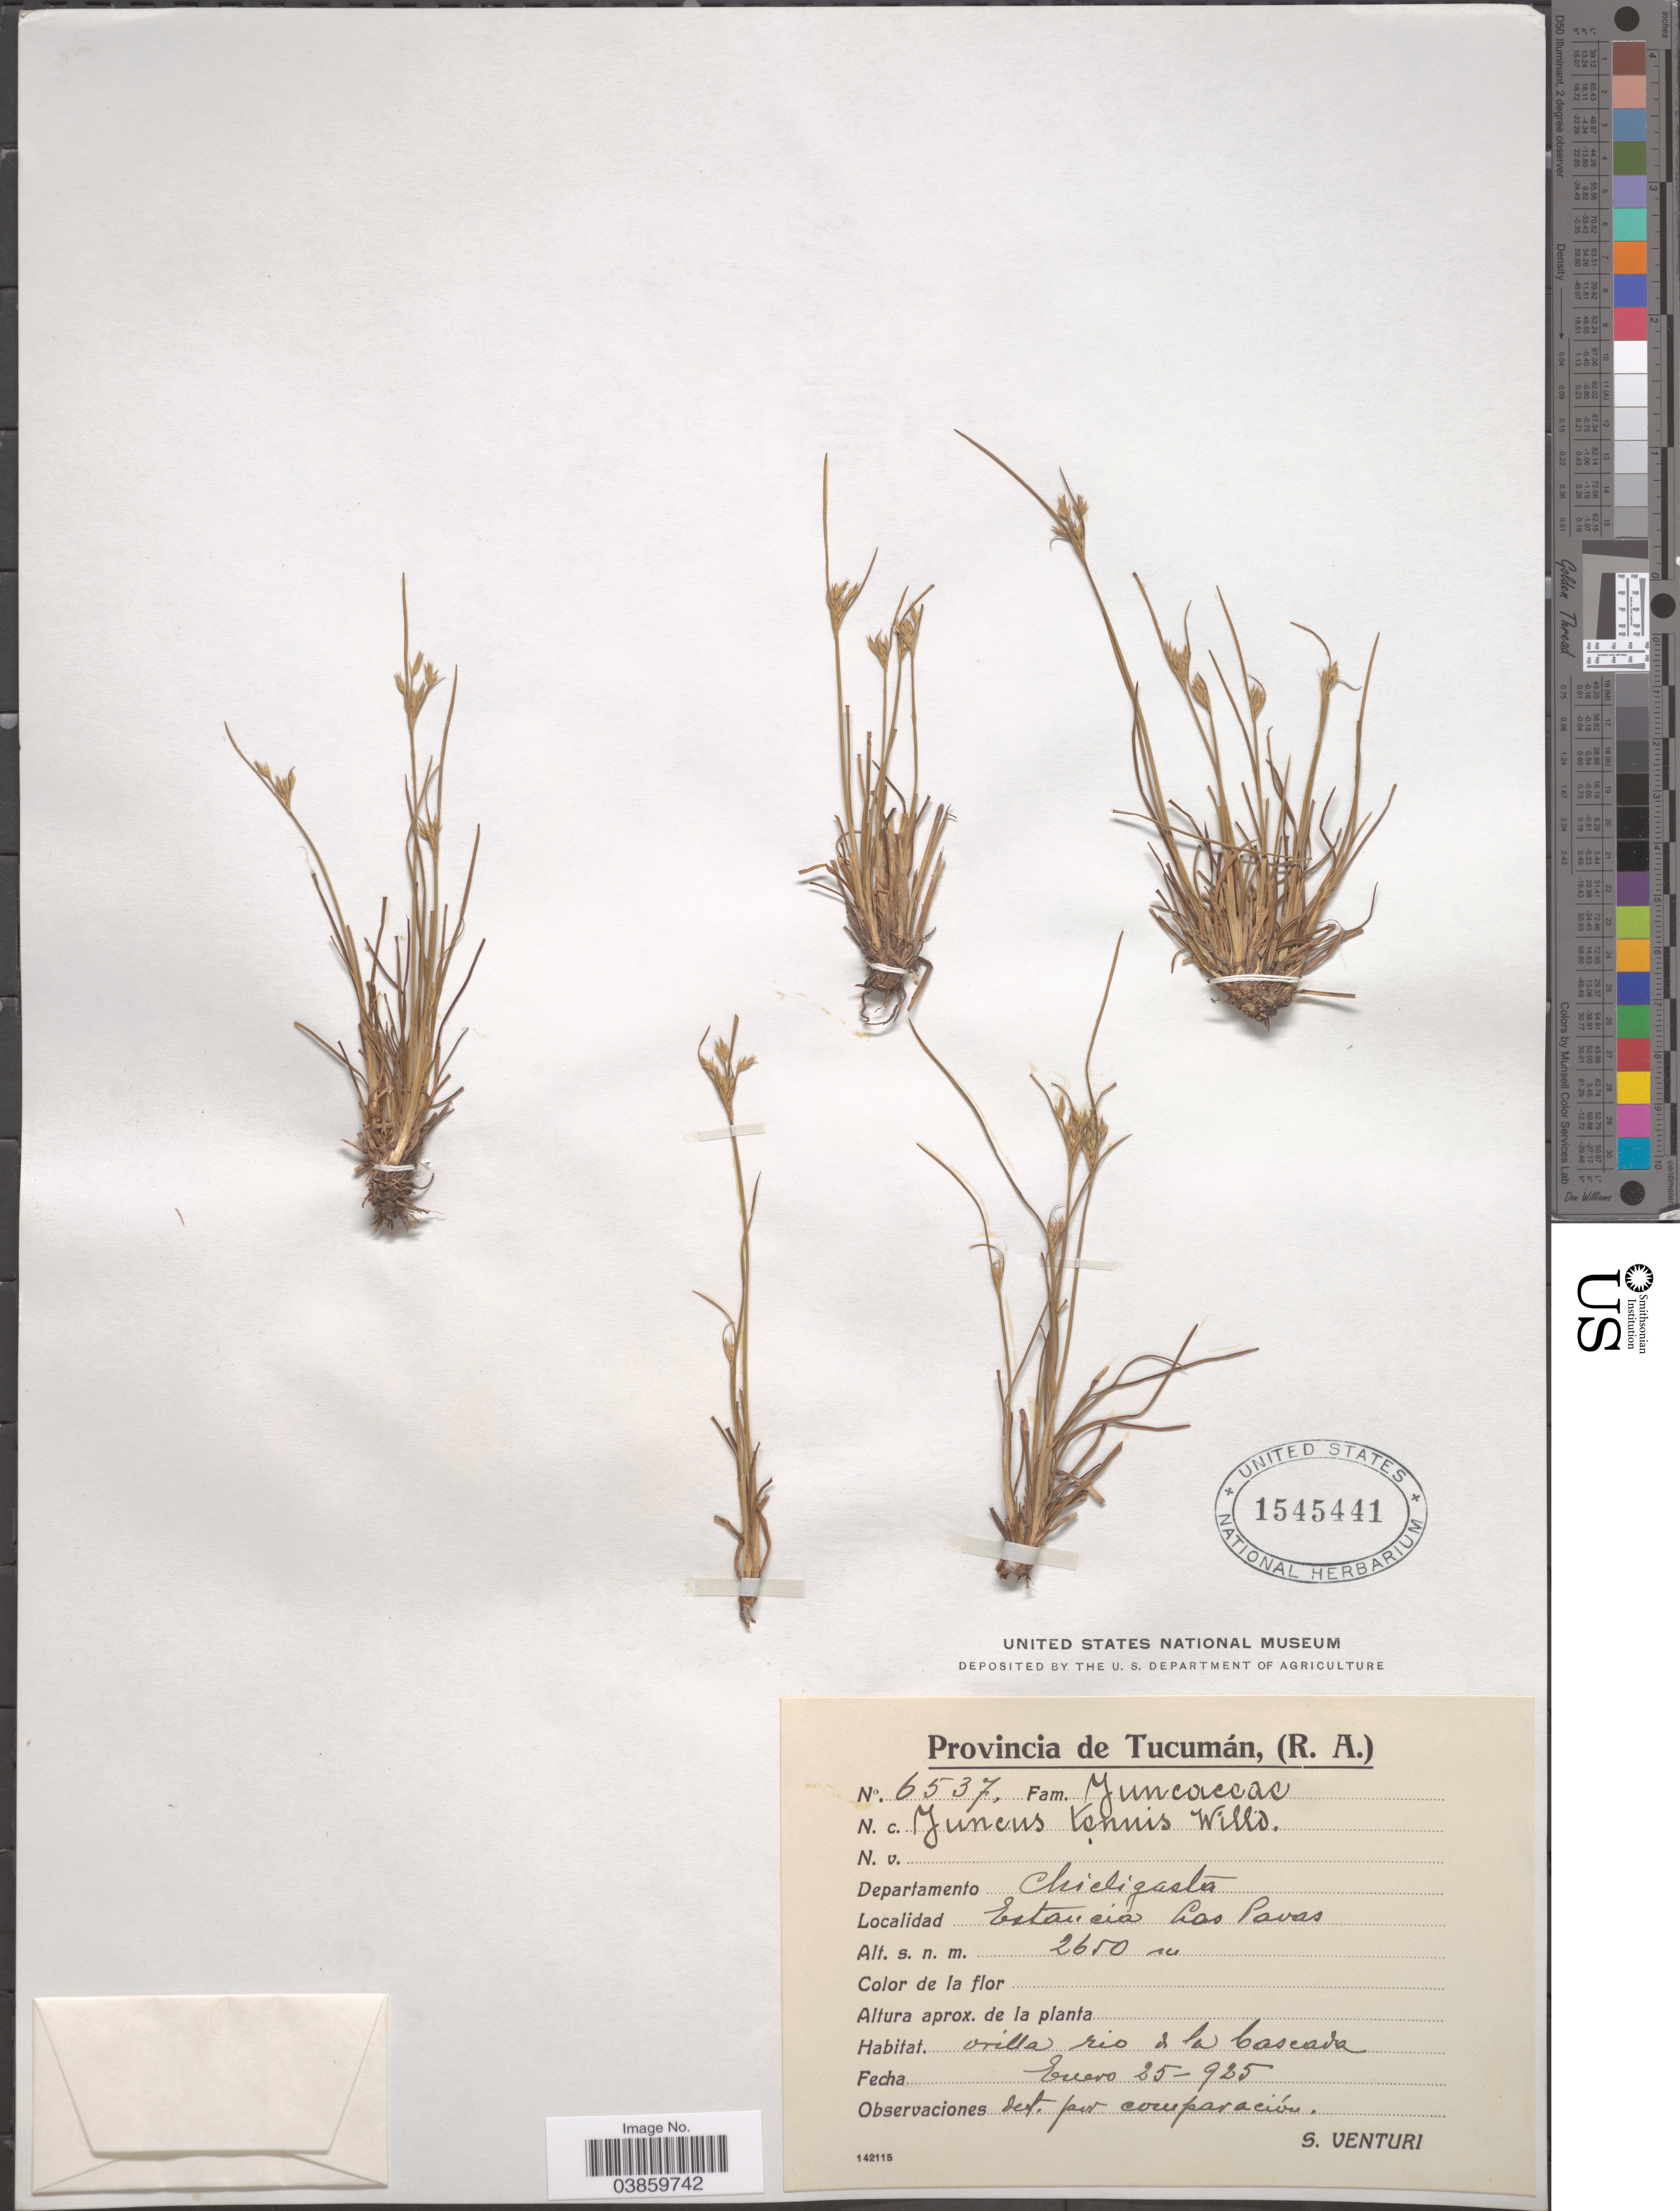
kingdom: Plantae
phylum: Tracheophyta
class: Liliopsida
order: Poales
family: Juncaceae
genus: Juncus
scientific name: Juncus tenuis var. tenuis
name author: Willd.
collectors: S. Venturi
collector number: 6537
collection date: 1925-01-25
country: Argentina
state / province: Tucuman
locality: Departamento Chicligasta. Estancia Las Pavas. Orilla rio de la Cascada.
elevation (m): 2650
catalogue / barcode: US 1545441